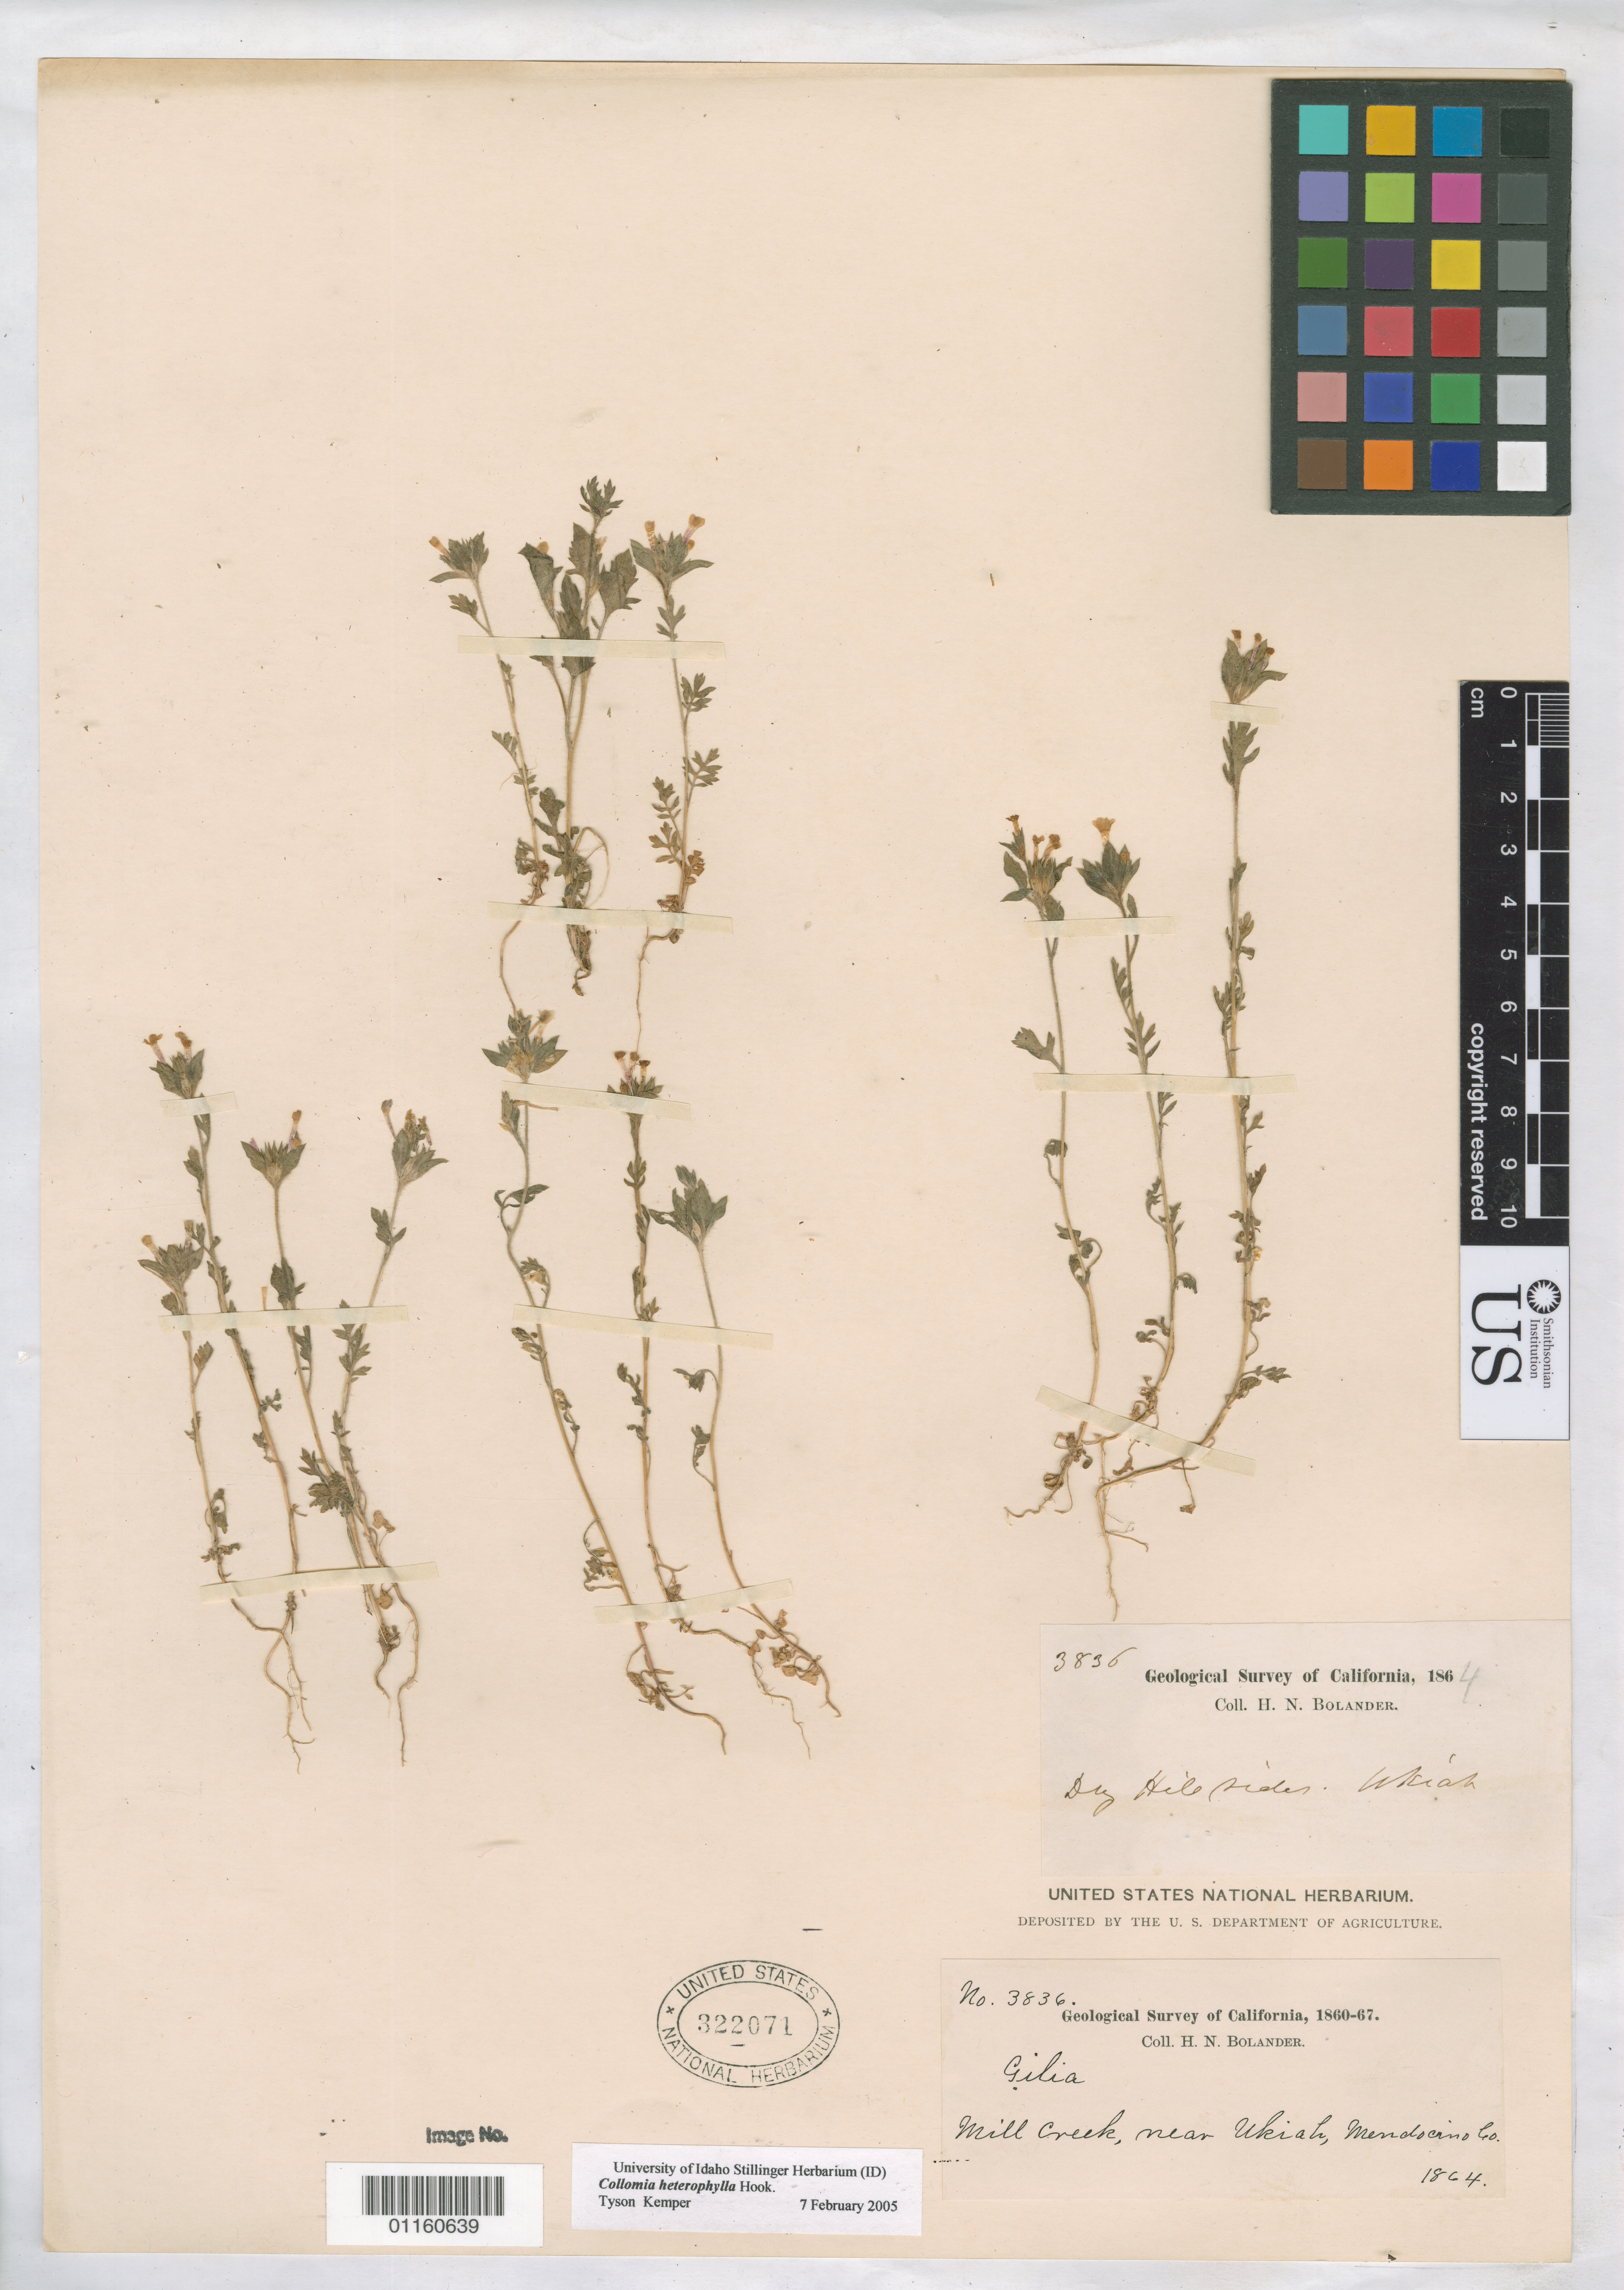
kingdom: Plantae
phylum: Tracheophyta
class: Magnoliopsida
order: Ericales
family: Polemoniaceae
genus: Collomia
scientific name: Collomia heterophylla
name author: Hook.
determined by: Kemper, T.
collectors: H. Bolander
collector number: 3836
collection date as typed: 1864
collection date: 1864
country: United States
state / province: California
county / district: Mendocino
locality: Mill Creek, near Ukiah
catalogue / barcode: US 322071